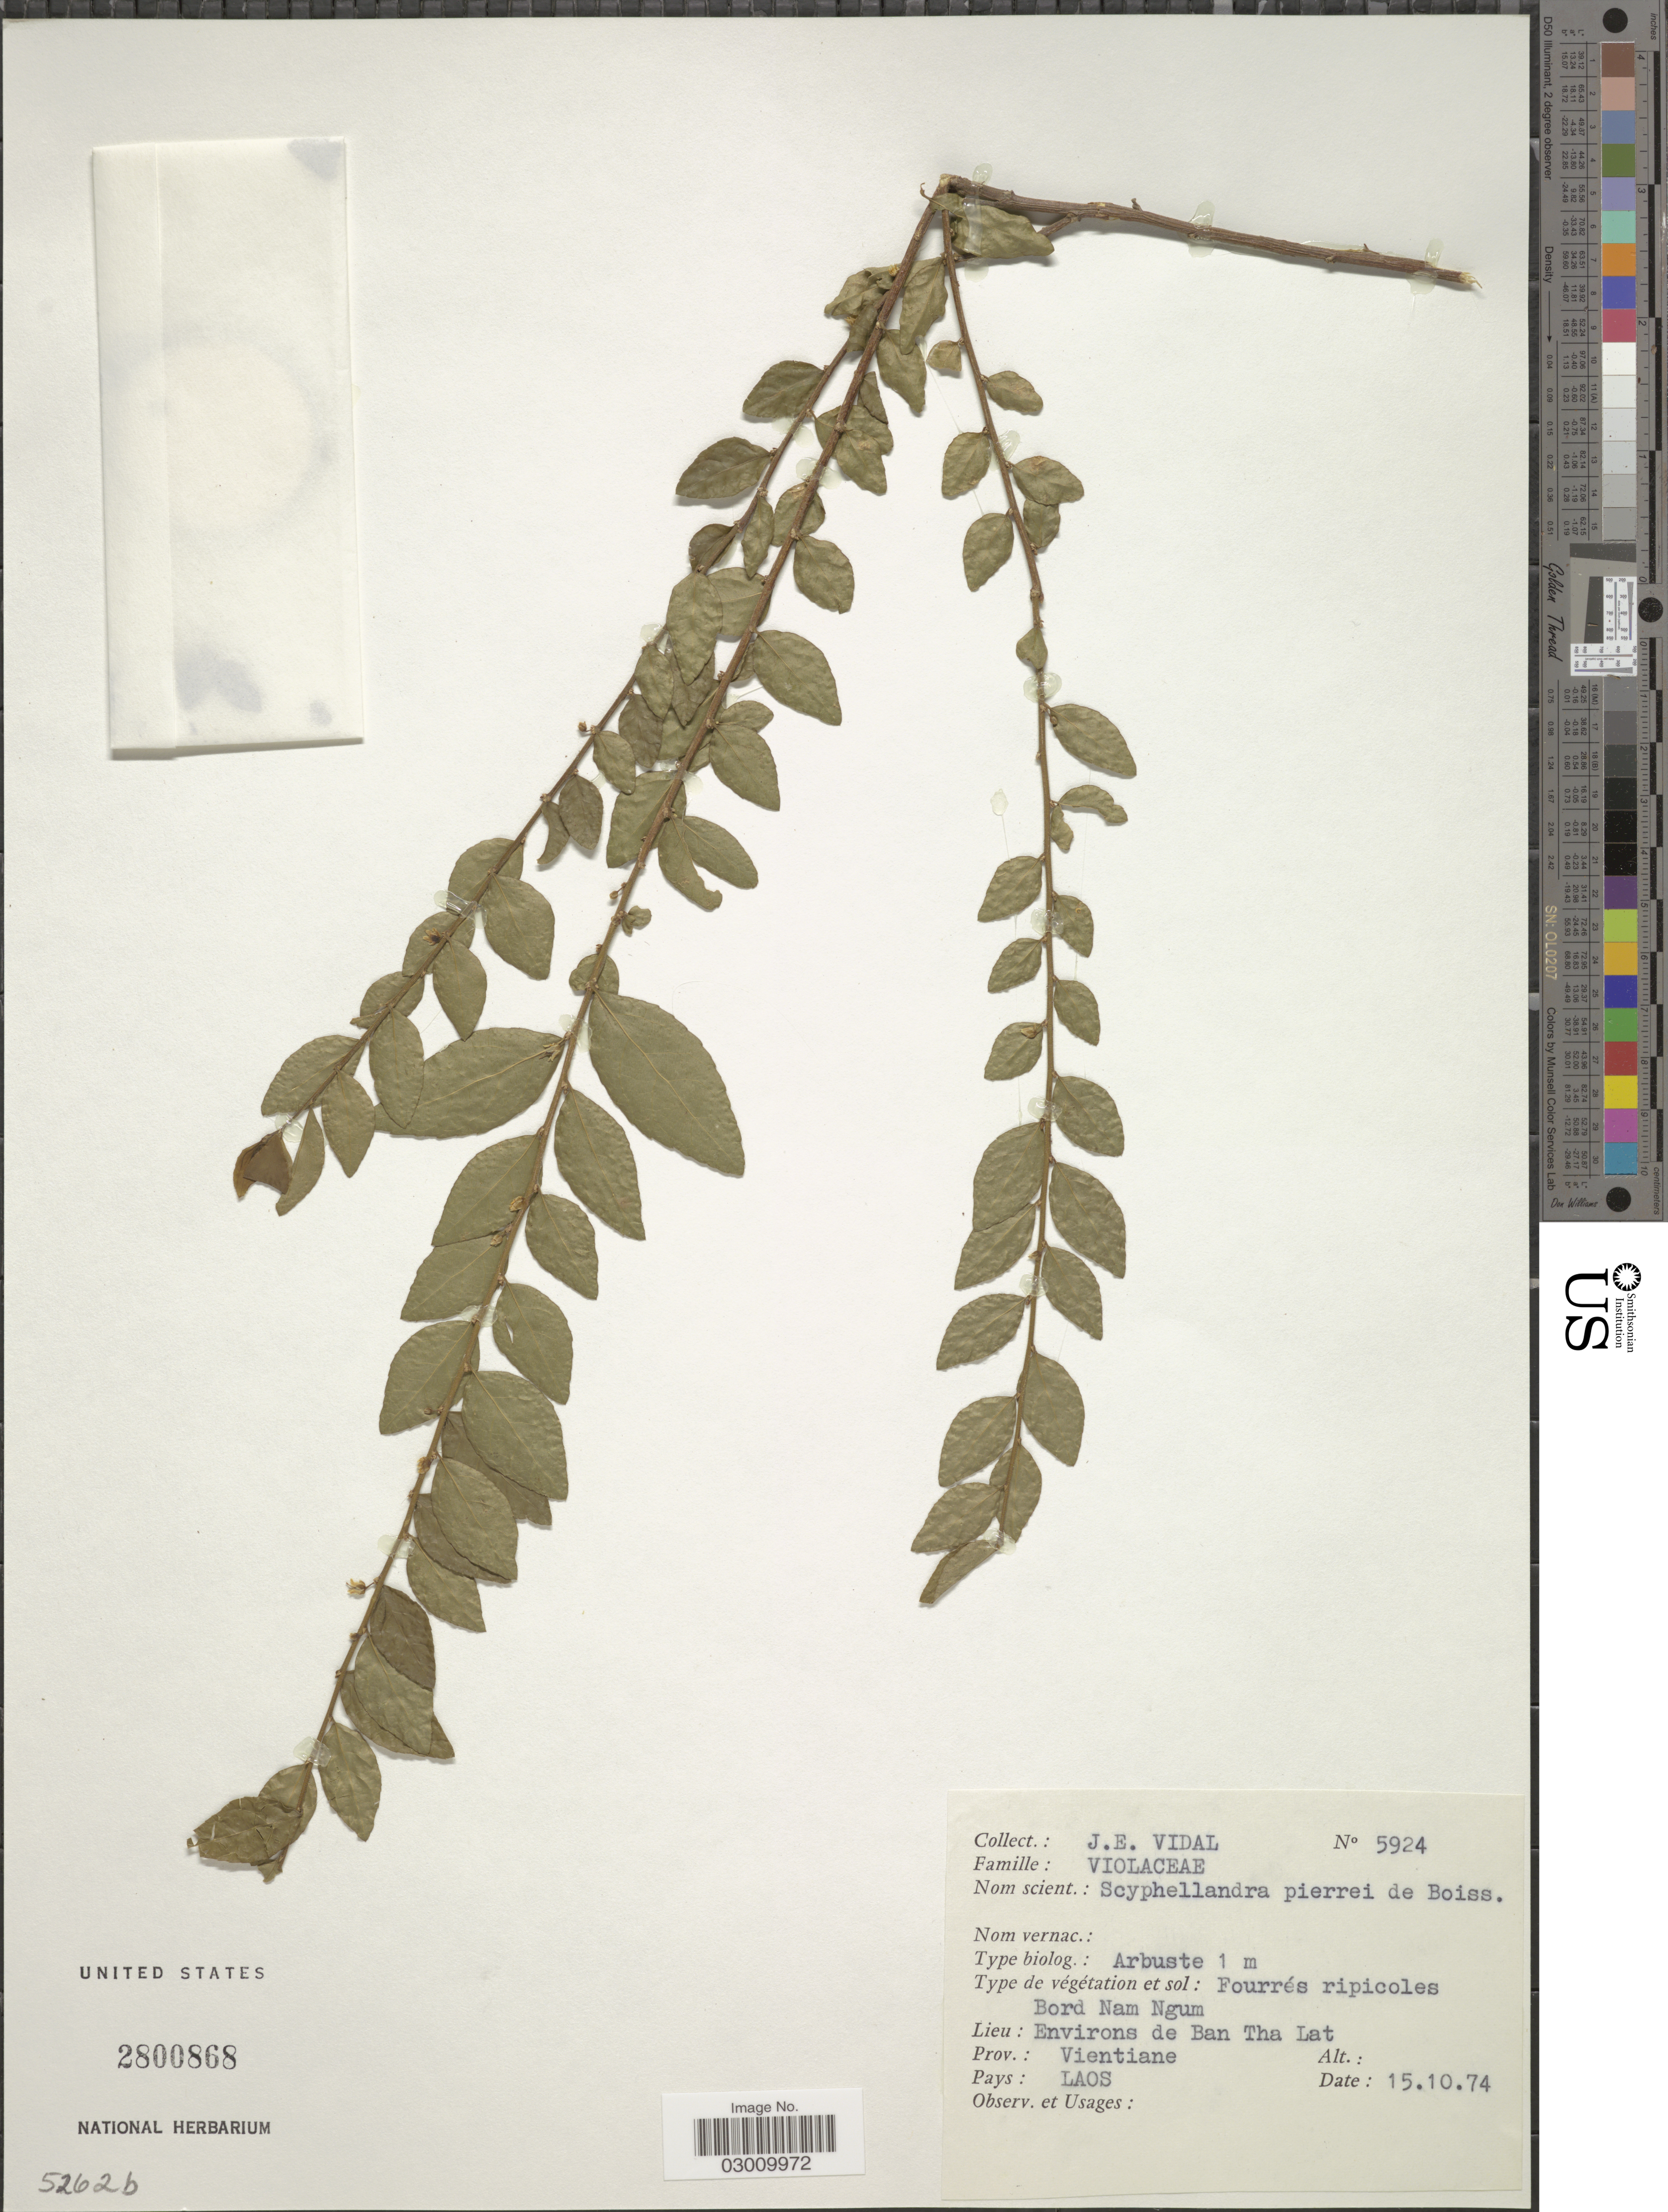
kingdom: Plantae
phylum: Tracheophyta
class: Magnoliopsida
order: Malpighiales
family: Violaceae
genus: Scyphellandra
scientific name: Scyphellandra pierrei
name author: H. Boissieu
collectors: J. E. Vidal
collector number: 5924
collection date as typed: Transcribed d/m/y: 15/10/74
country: Laos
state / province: Viangchan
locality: Bord Nam Ngum, Environs de Ban Tha Lat.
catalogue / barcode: US 2800868